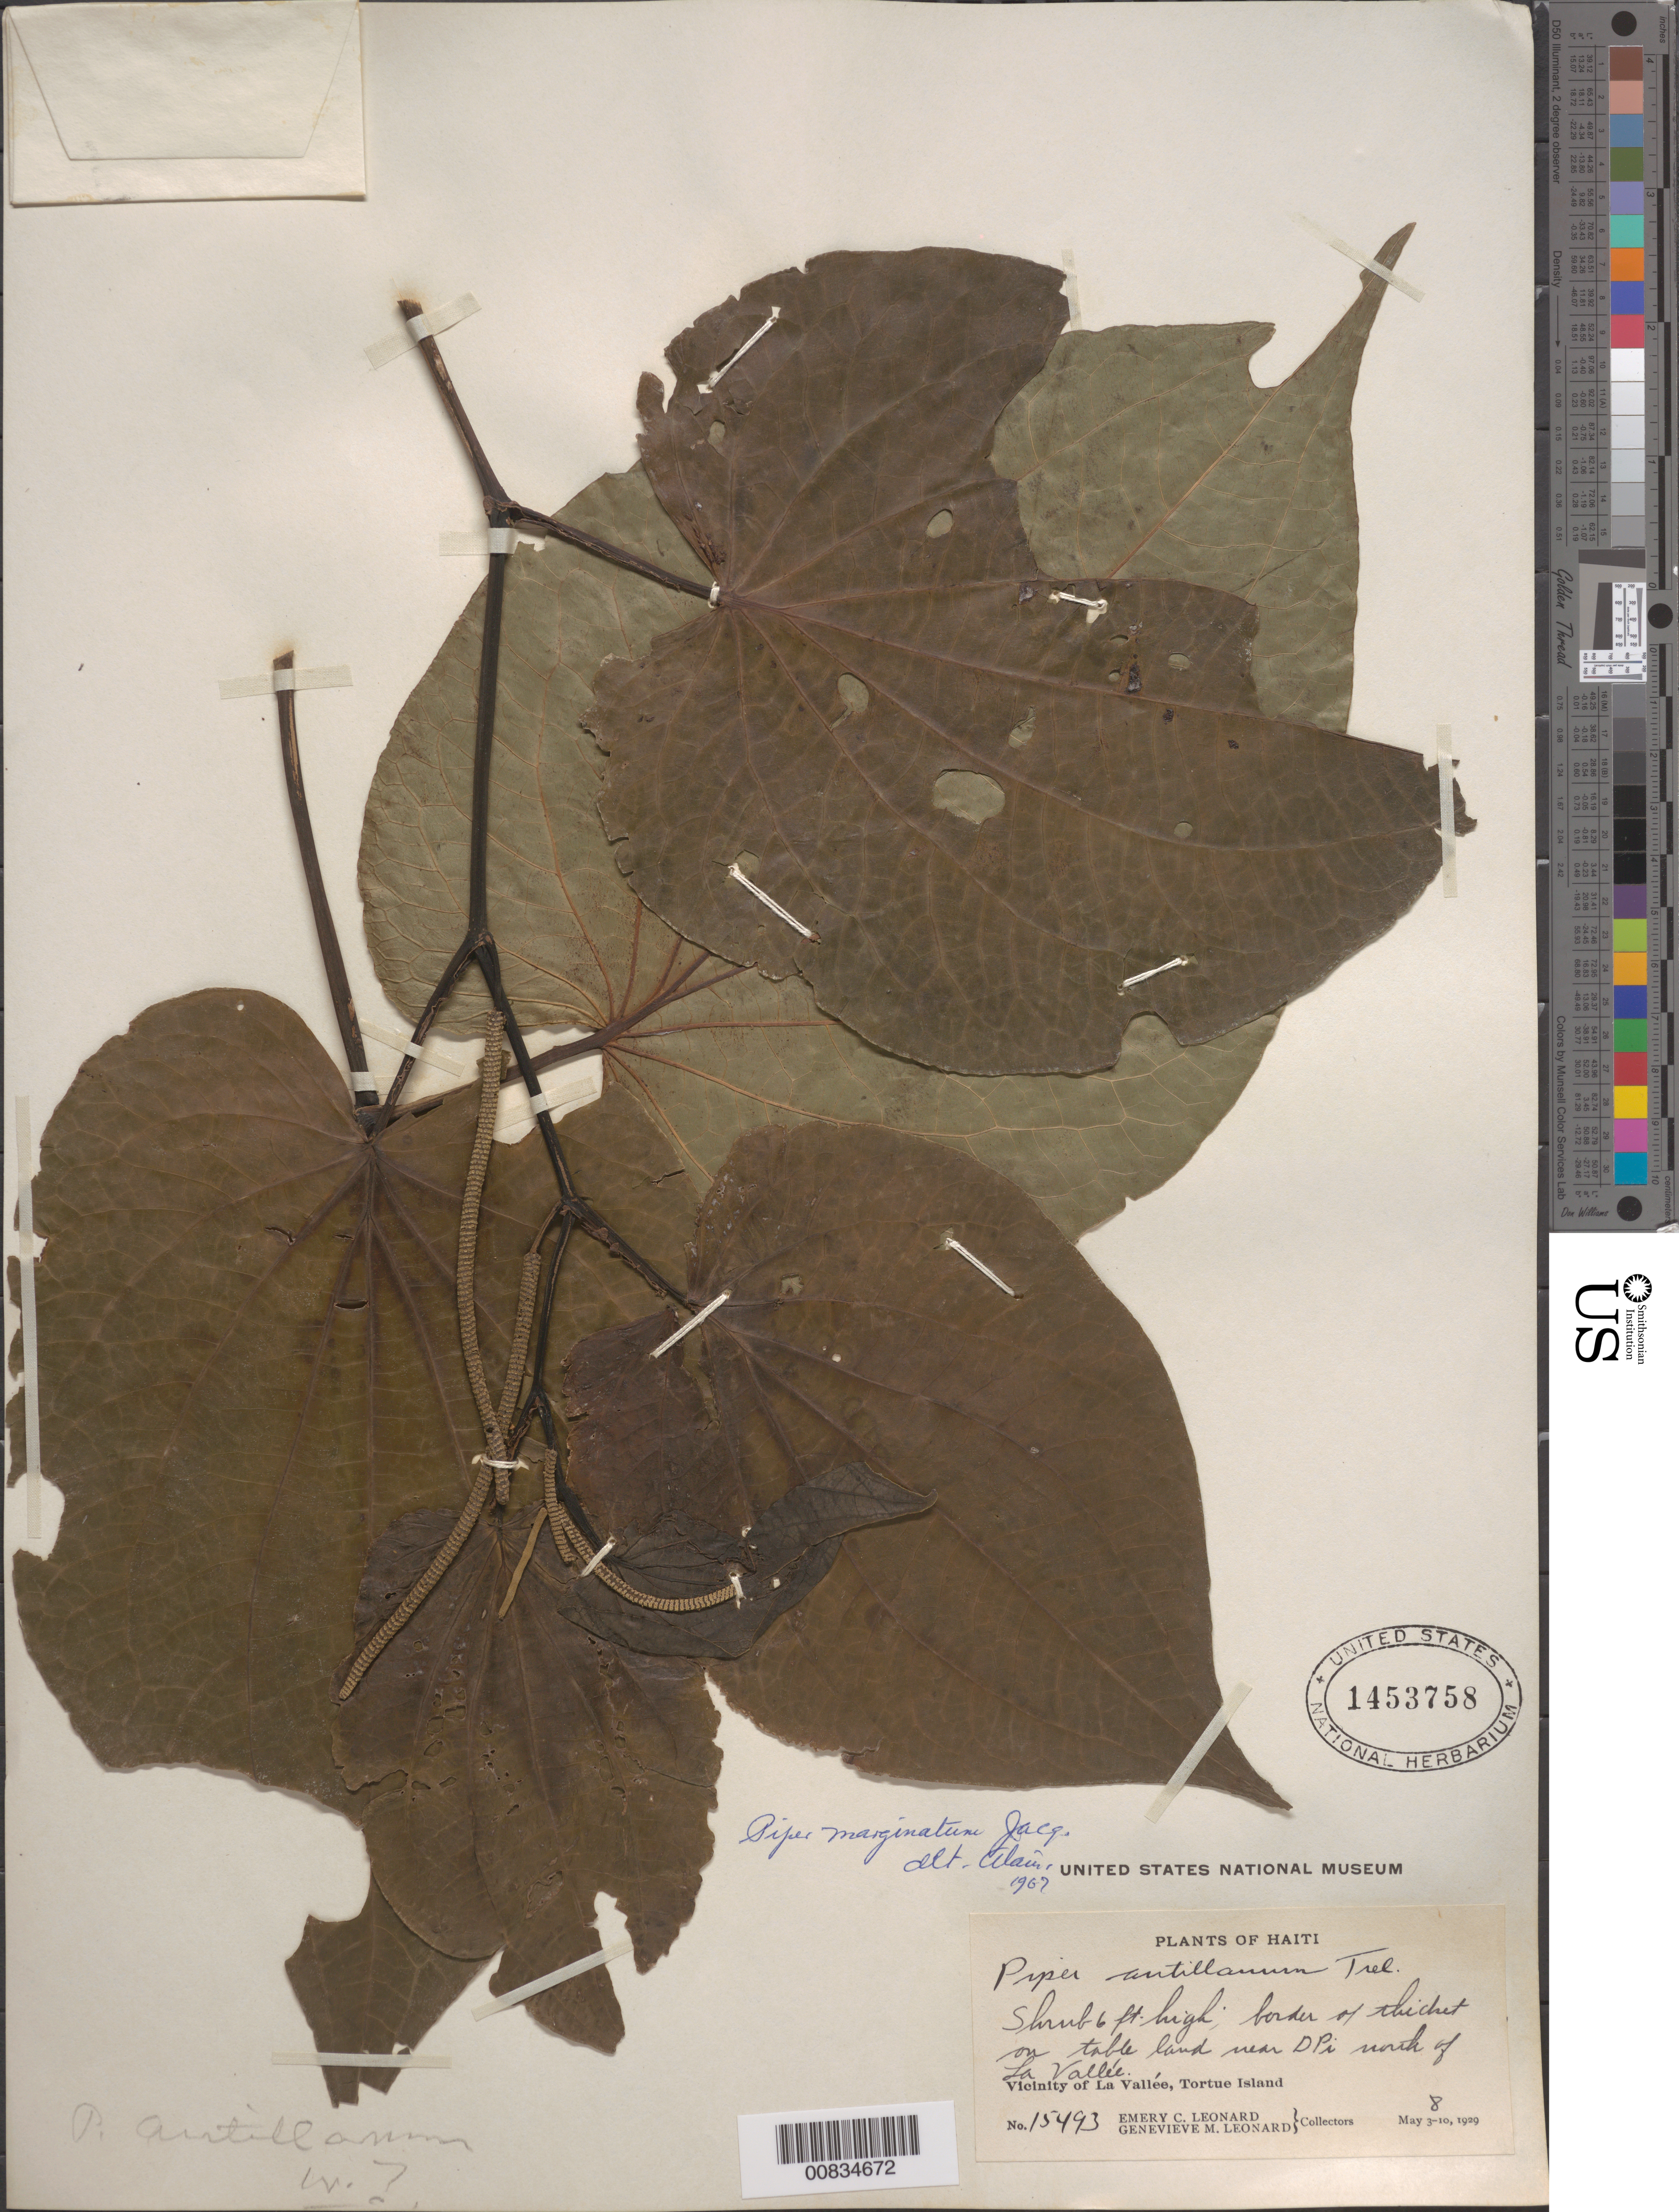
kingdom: Plantae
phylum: Tracheophyta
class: Magnoliopsida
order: Piperales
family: Piperaceae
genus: Piper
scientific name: Piper marginatum var. domatiiferum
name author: Trel.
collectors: E. C. Leonard & G. M. Leonard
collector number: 15493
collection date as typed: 08 May 1929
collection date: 1929-05-08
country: Haiti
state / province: Nord-Óuest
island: Île de la Tortue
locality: Vicinity of La Vallée, Tortue Island. On table-land near DPi north of La Vallée.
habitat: Border of thicket on table-land.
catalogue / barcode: US 1453758